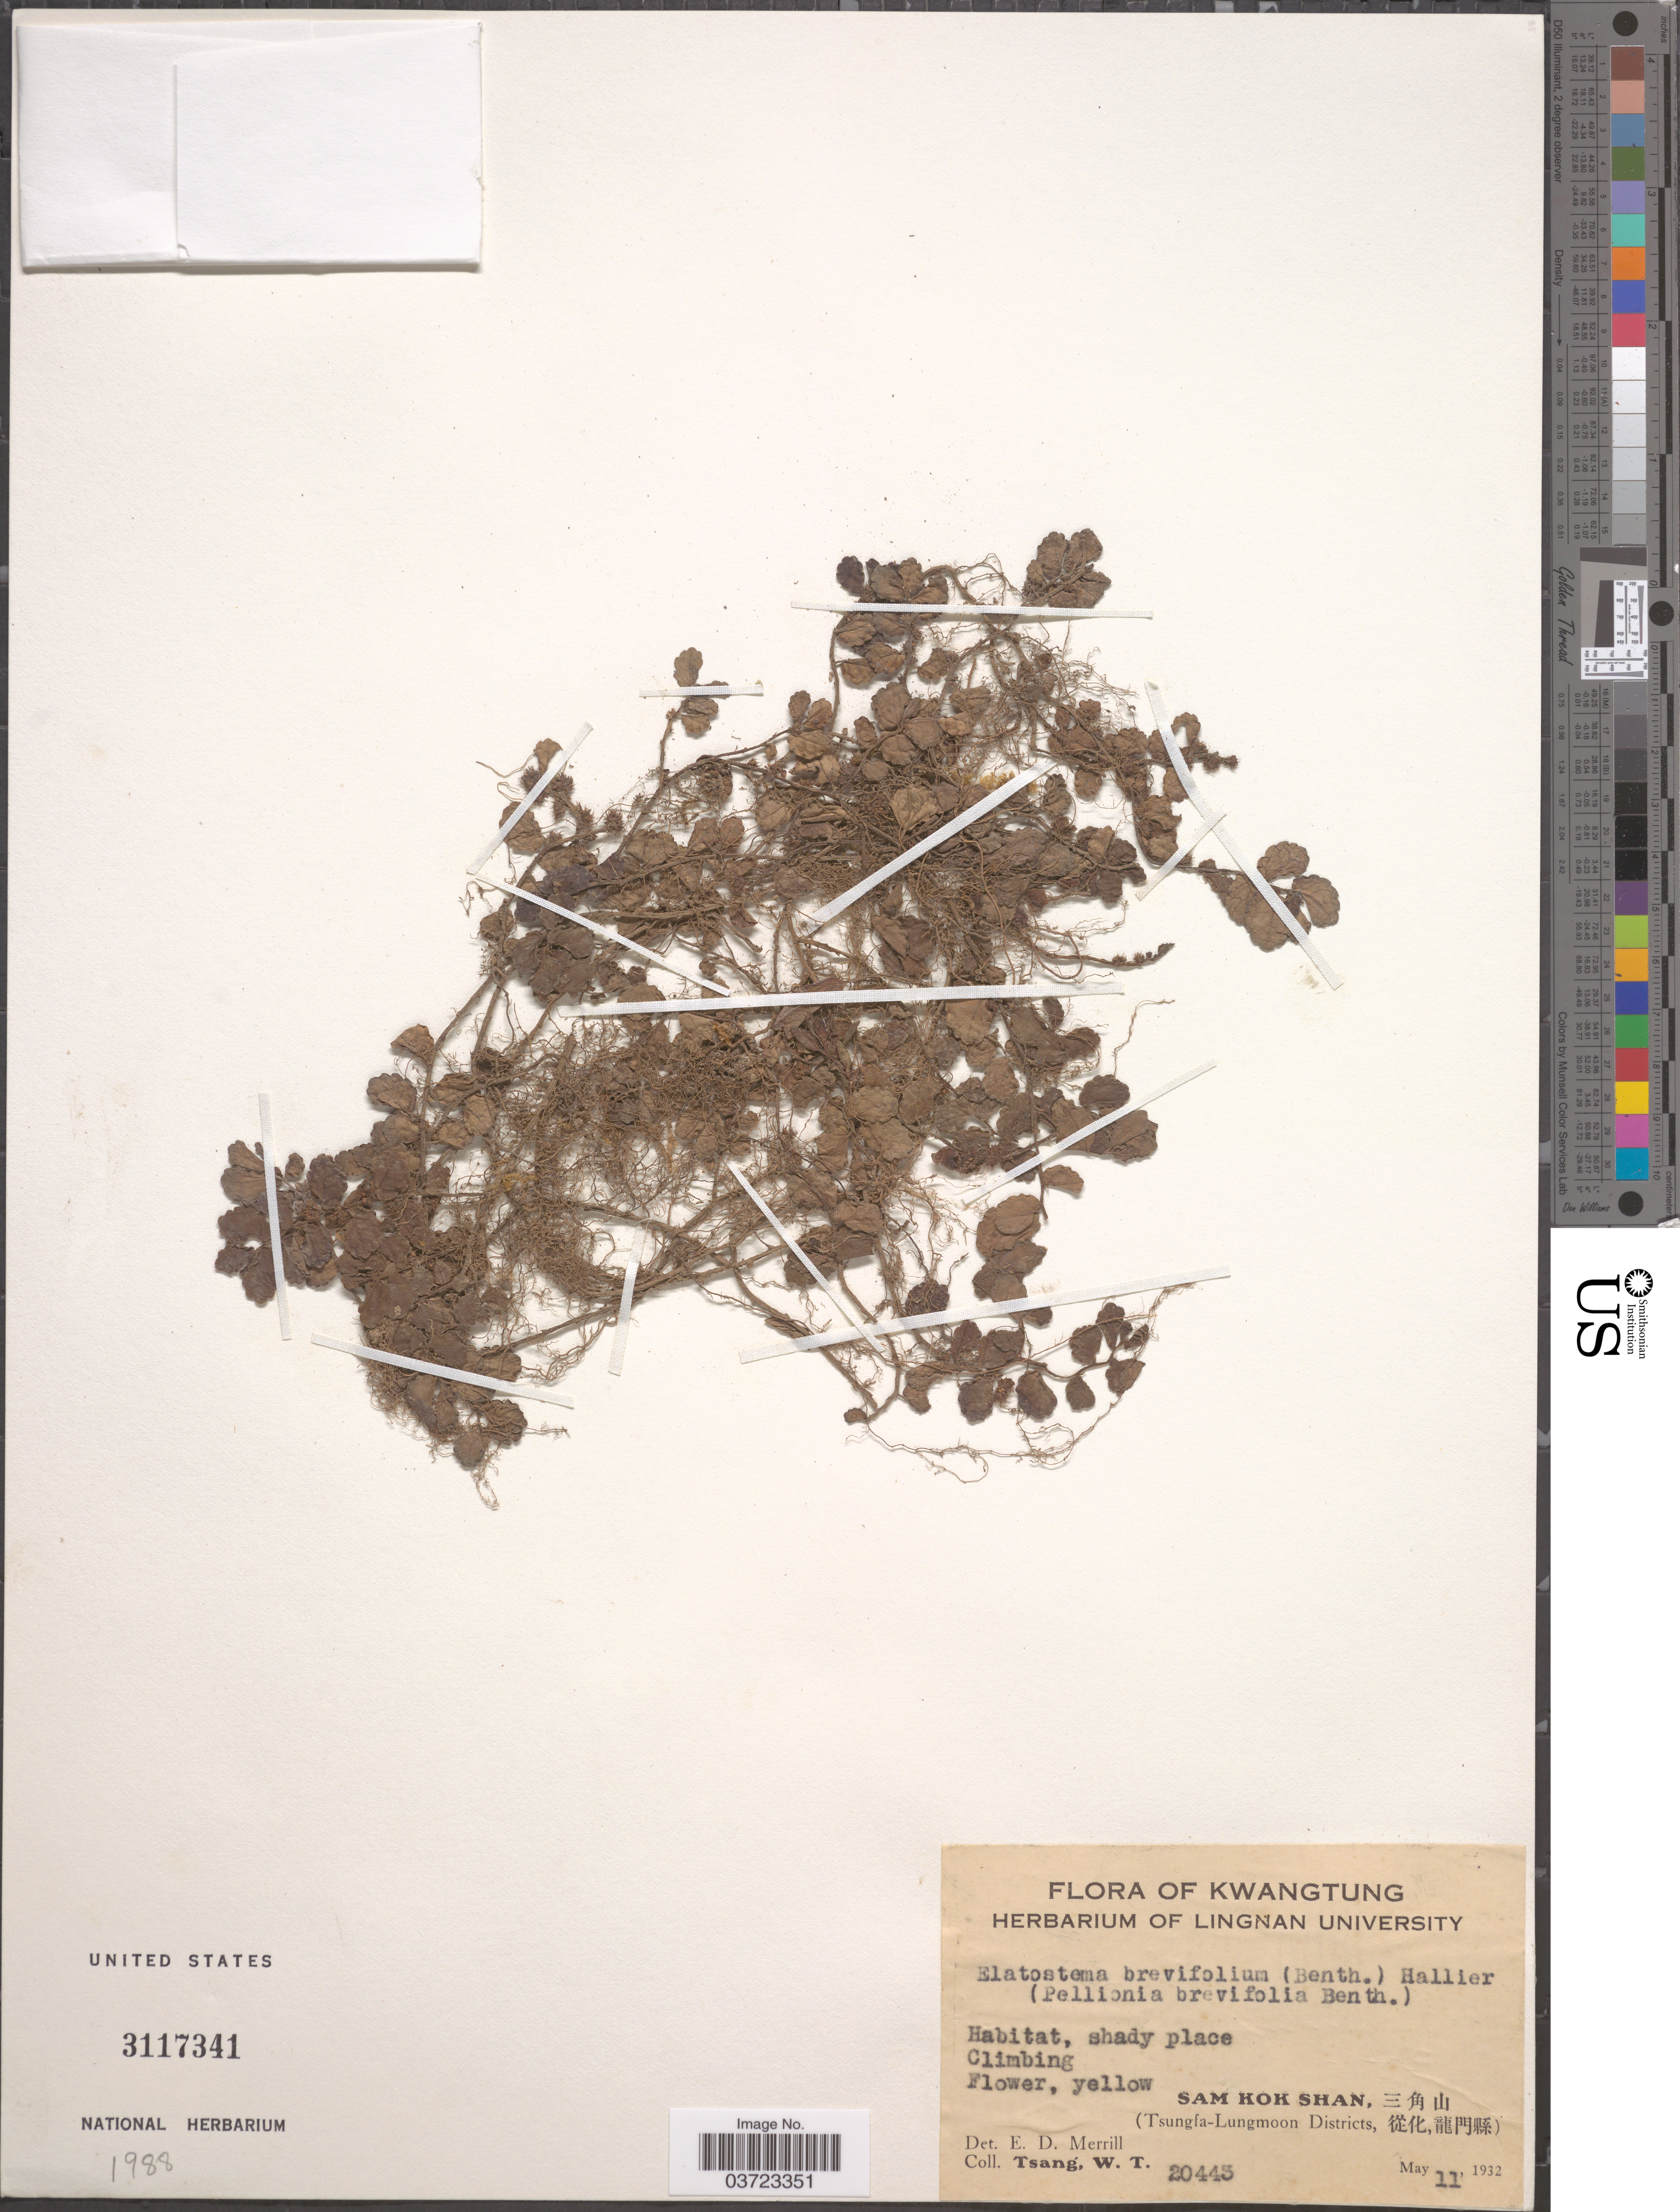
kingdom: Plantae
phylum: Tracheophyta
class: Magnoliopsida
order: Rosales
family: Urticaceae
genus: Elatostema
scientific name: Elatostema brevifolium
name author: (Benth.) Hallier f.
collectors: W. T. Tsang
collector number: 20443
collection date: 1932-05-11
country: China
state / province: Guangdong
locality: Kwangtung. Sam Kok Shan, X. (Tsungfa-Lungmoon Districts, X)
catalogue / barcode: US 3117341